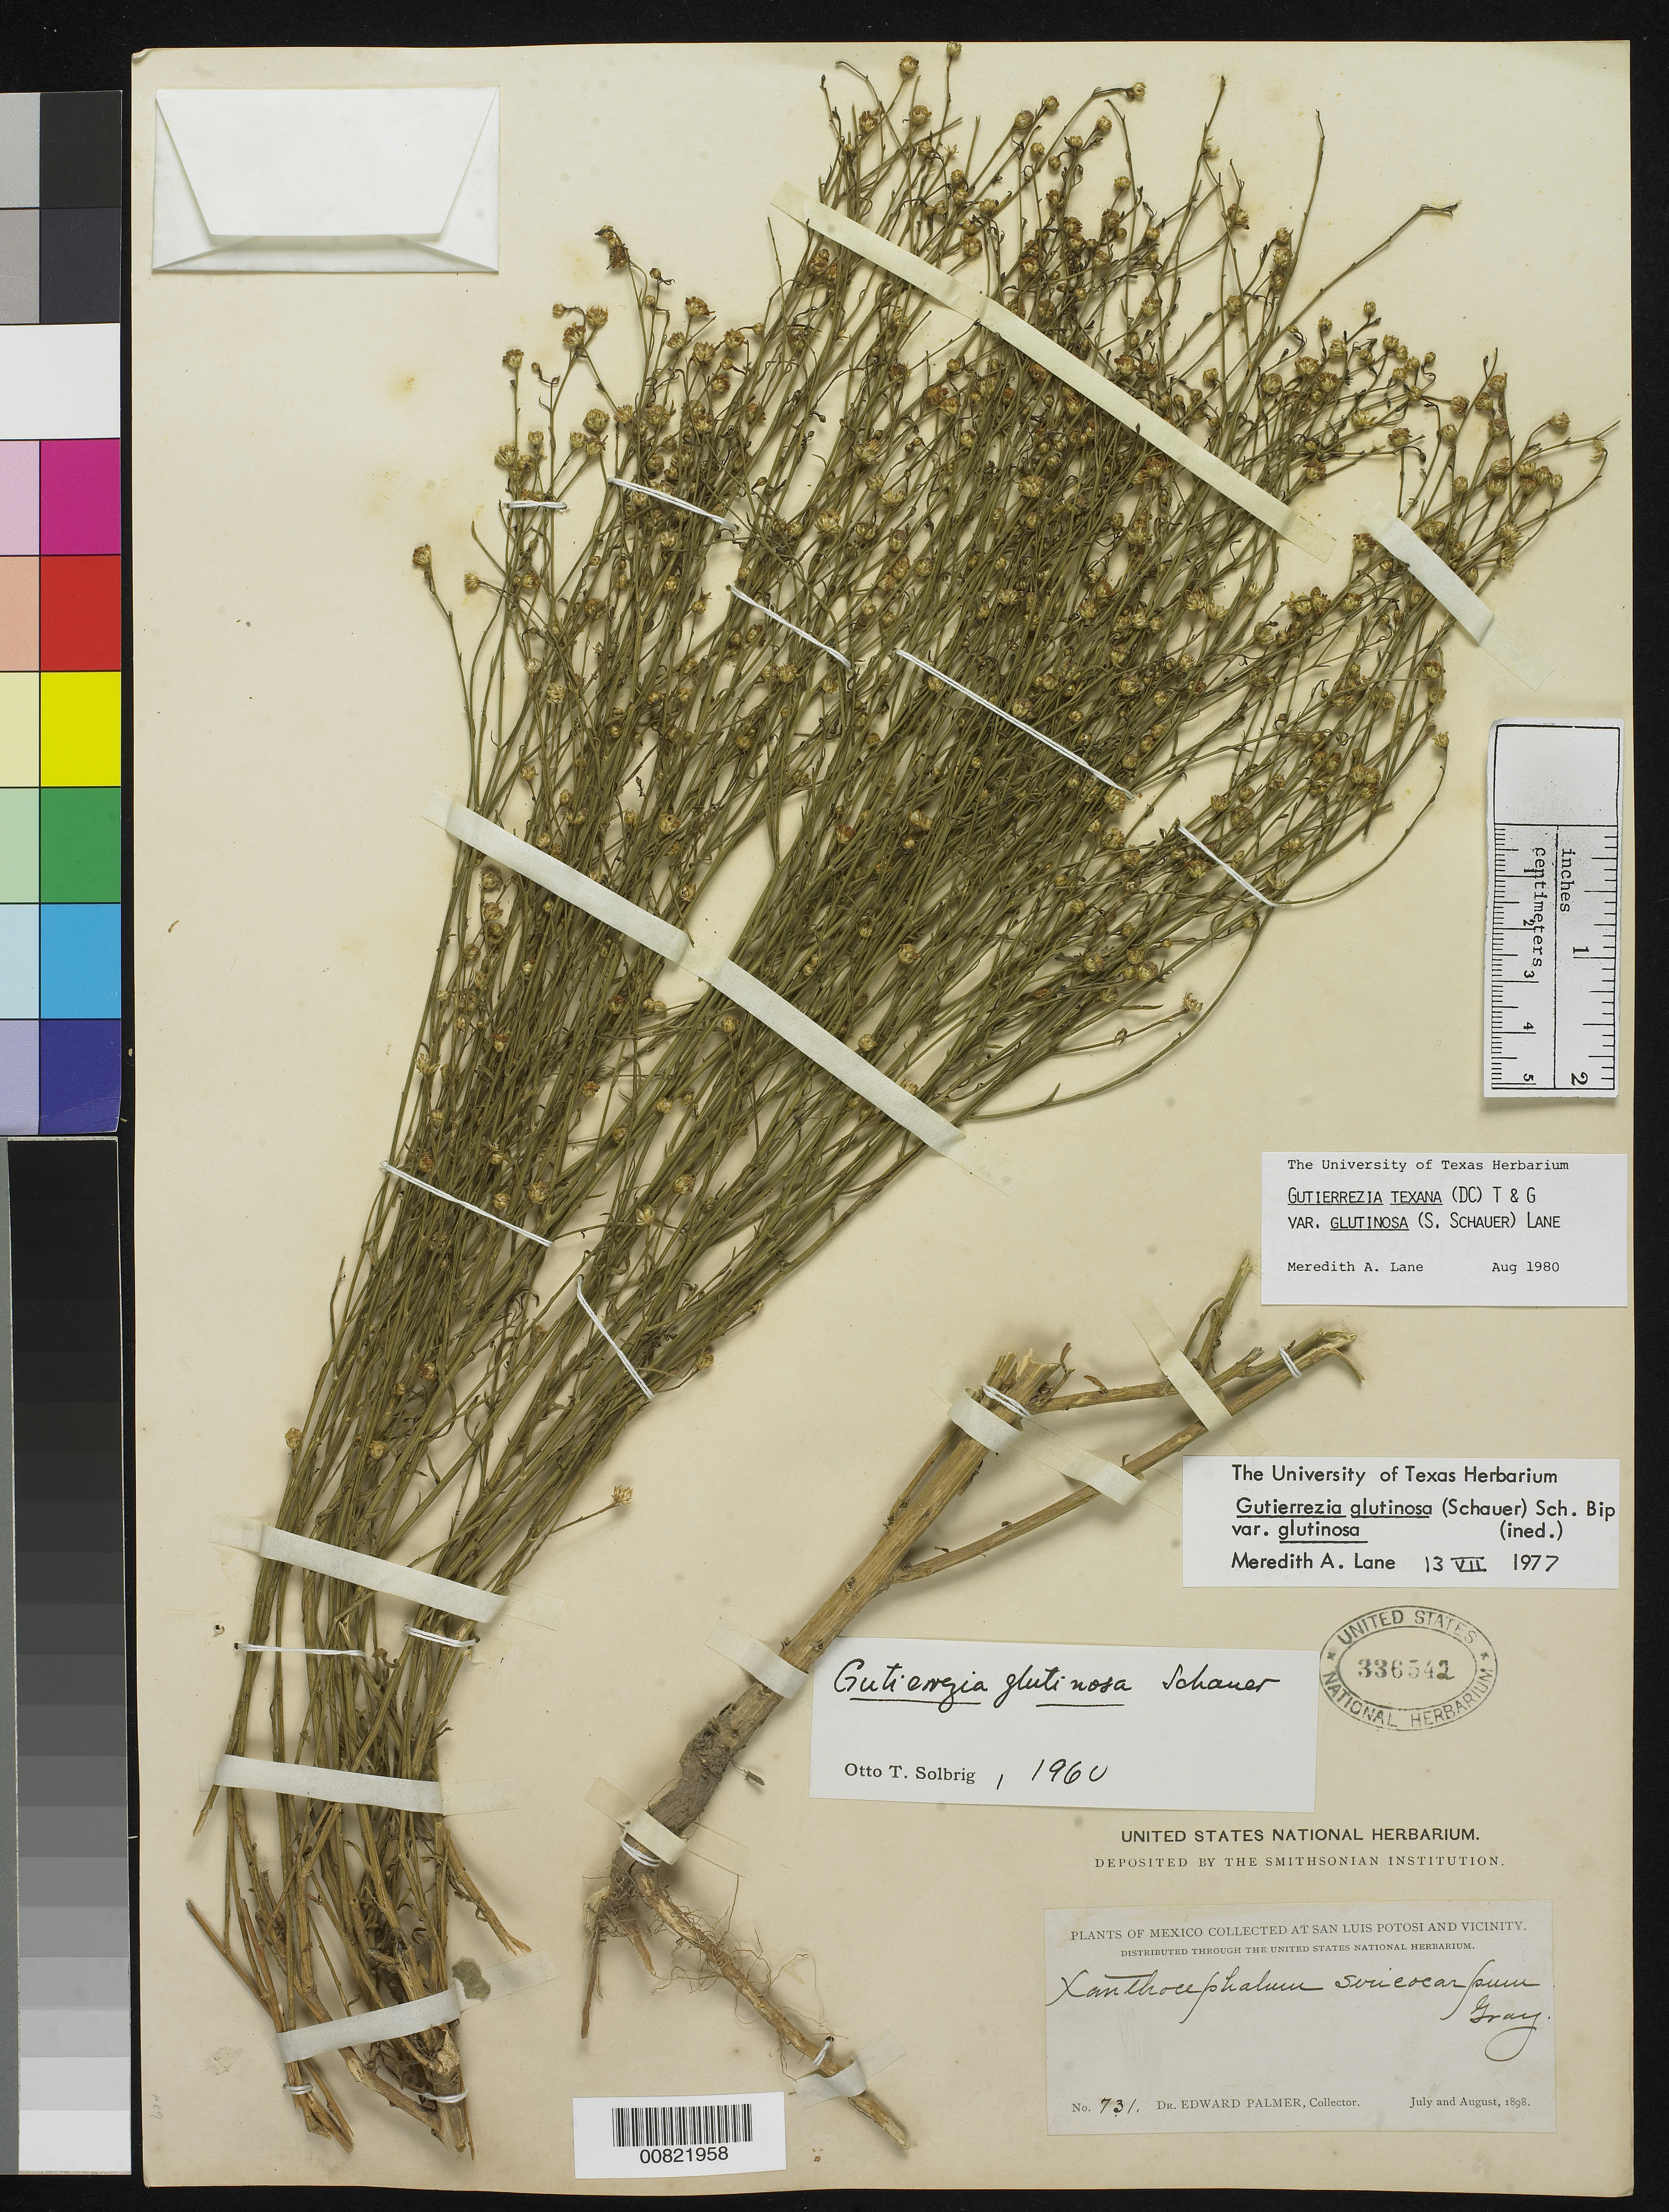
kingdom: Plantae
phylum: Tracheophyta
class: Magnoliopsida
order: Asterales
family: Asteraceae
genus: Gutierrezia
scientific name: Gutierrezia texana var. glutinosa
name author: (S. Schauer) M.A. Lane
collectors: E. Palmer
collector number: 731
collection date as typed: Jul 1898 to -- Aug 1898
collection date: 1898-07/1898-08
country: Mexico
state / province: San Luis Potosí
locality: San Luis Potosí and vicinity.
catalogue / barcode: US 336542